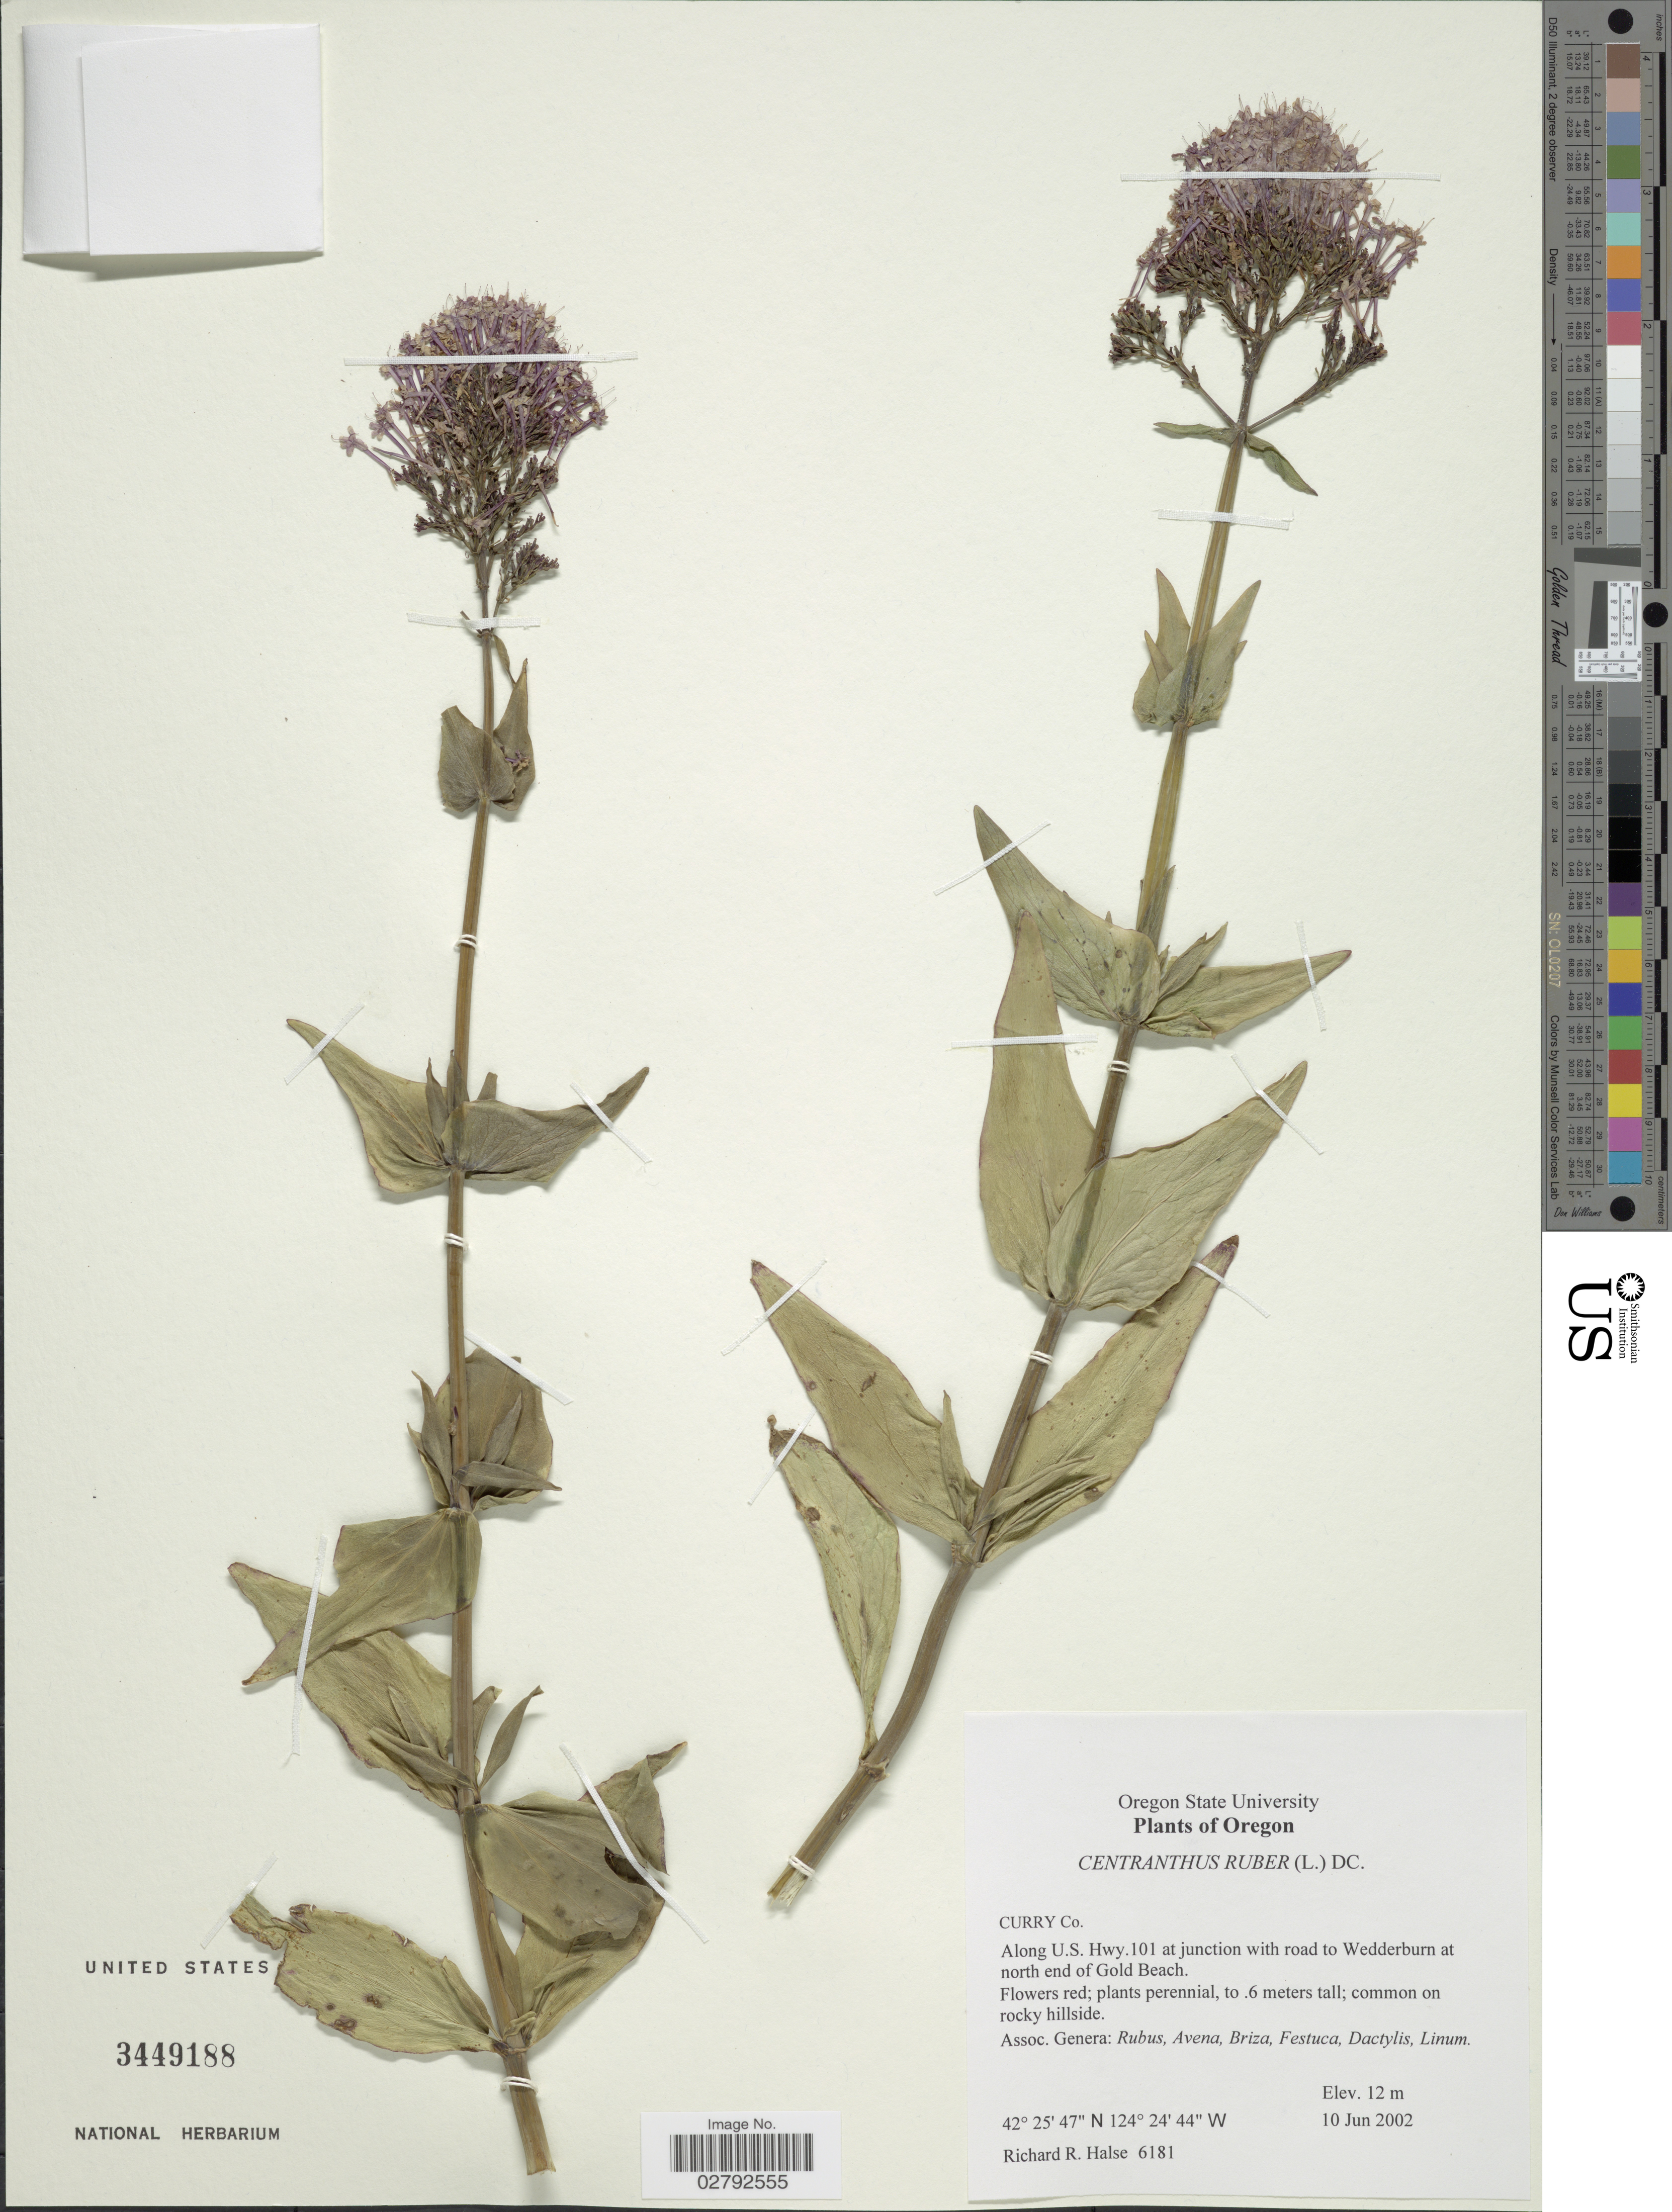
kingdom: Plantae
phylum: Tracheophyta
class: Magnoliopsida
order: Dipsacales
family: Caprifoliaceae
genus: Centranthus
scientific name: Centranthus ruber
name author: (L.) DC.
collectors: R. Halse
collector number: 6181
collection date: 2002-06-10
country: United States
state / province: Oregon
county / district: Curry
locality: Curry Co. Along U.S. Hwy.101 at junction with road to Wedderburn at north end of Gold Beach.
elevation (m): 12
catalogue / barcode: US 3449188